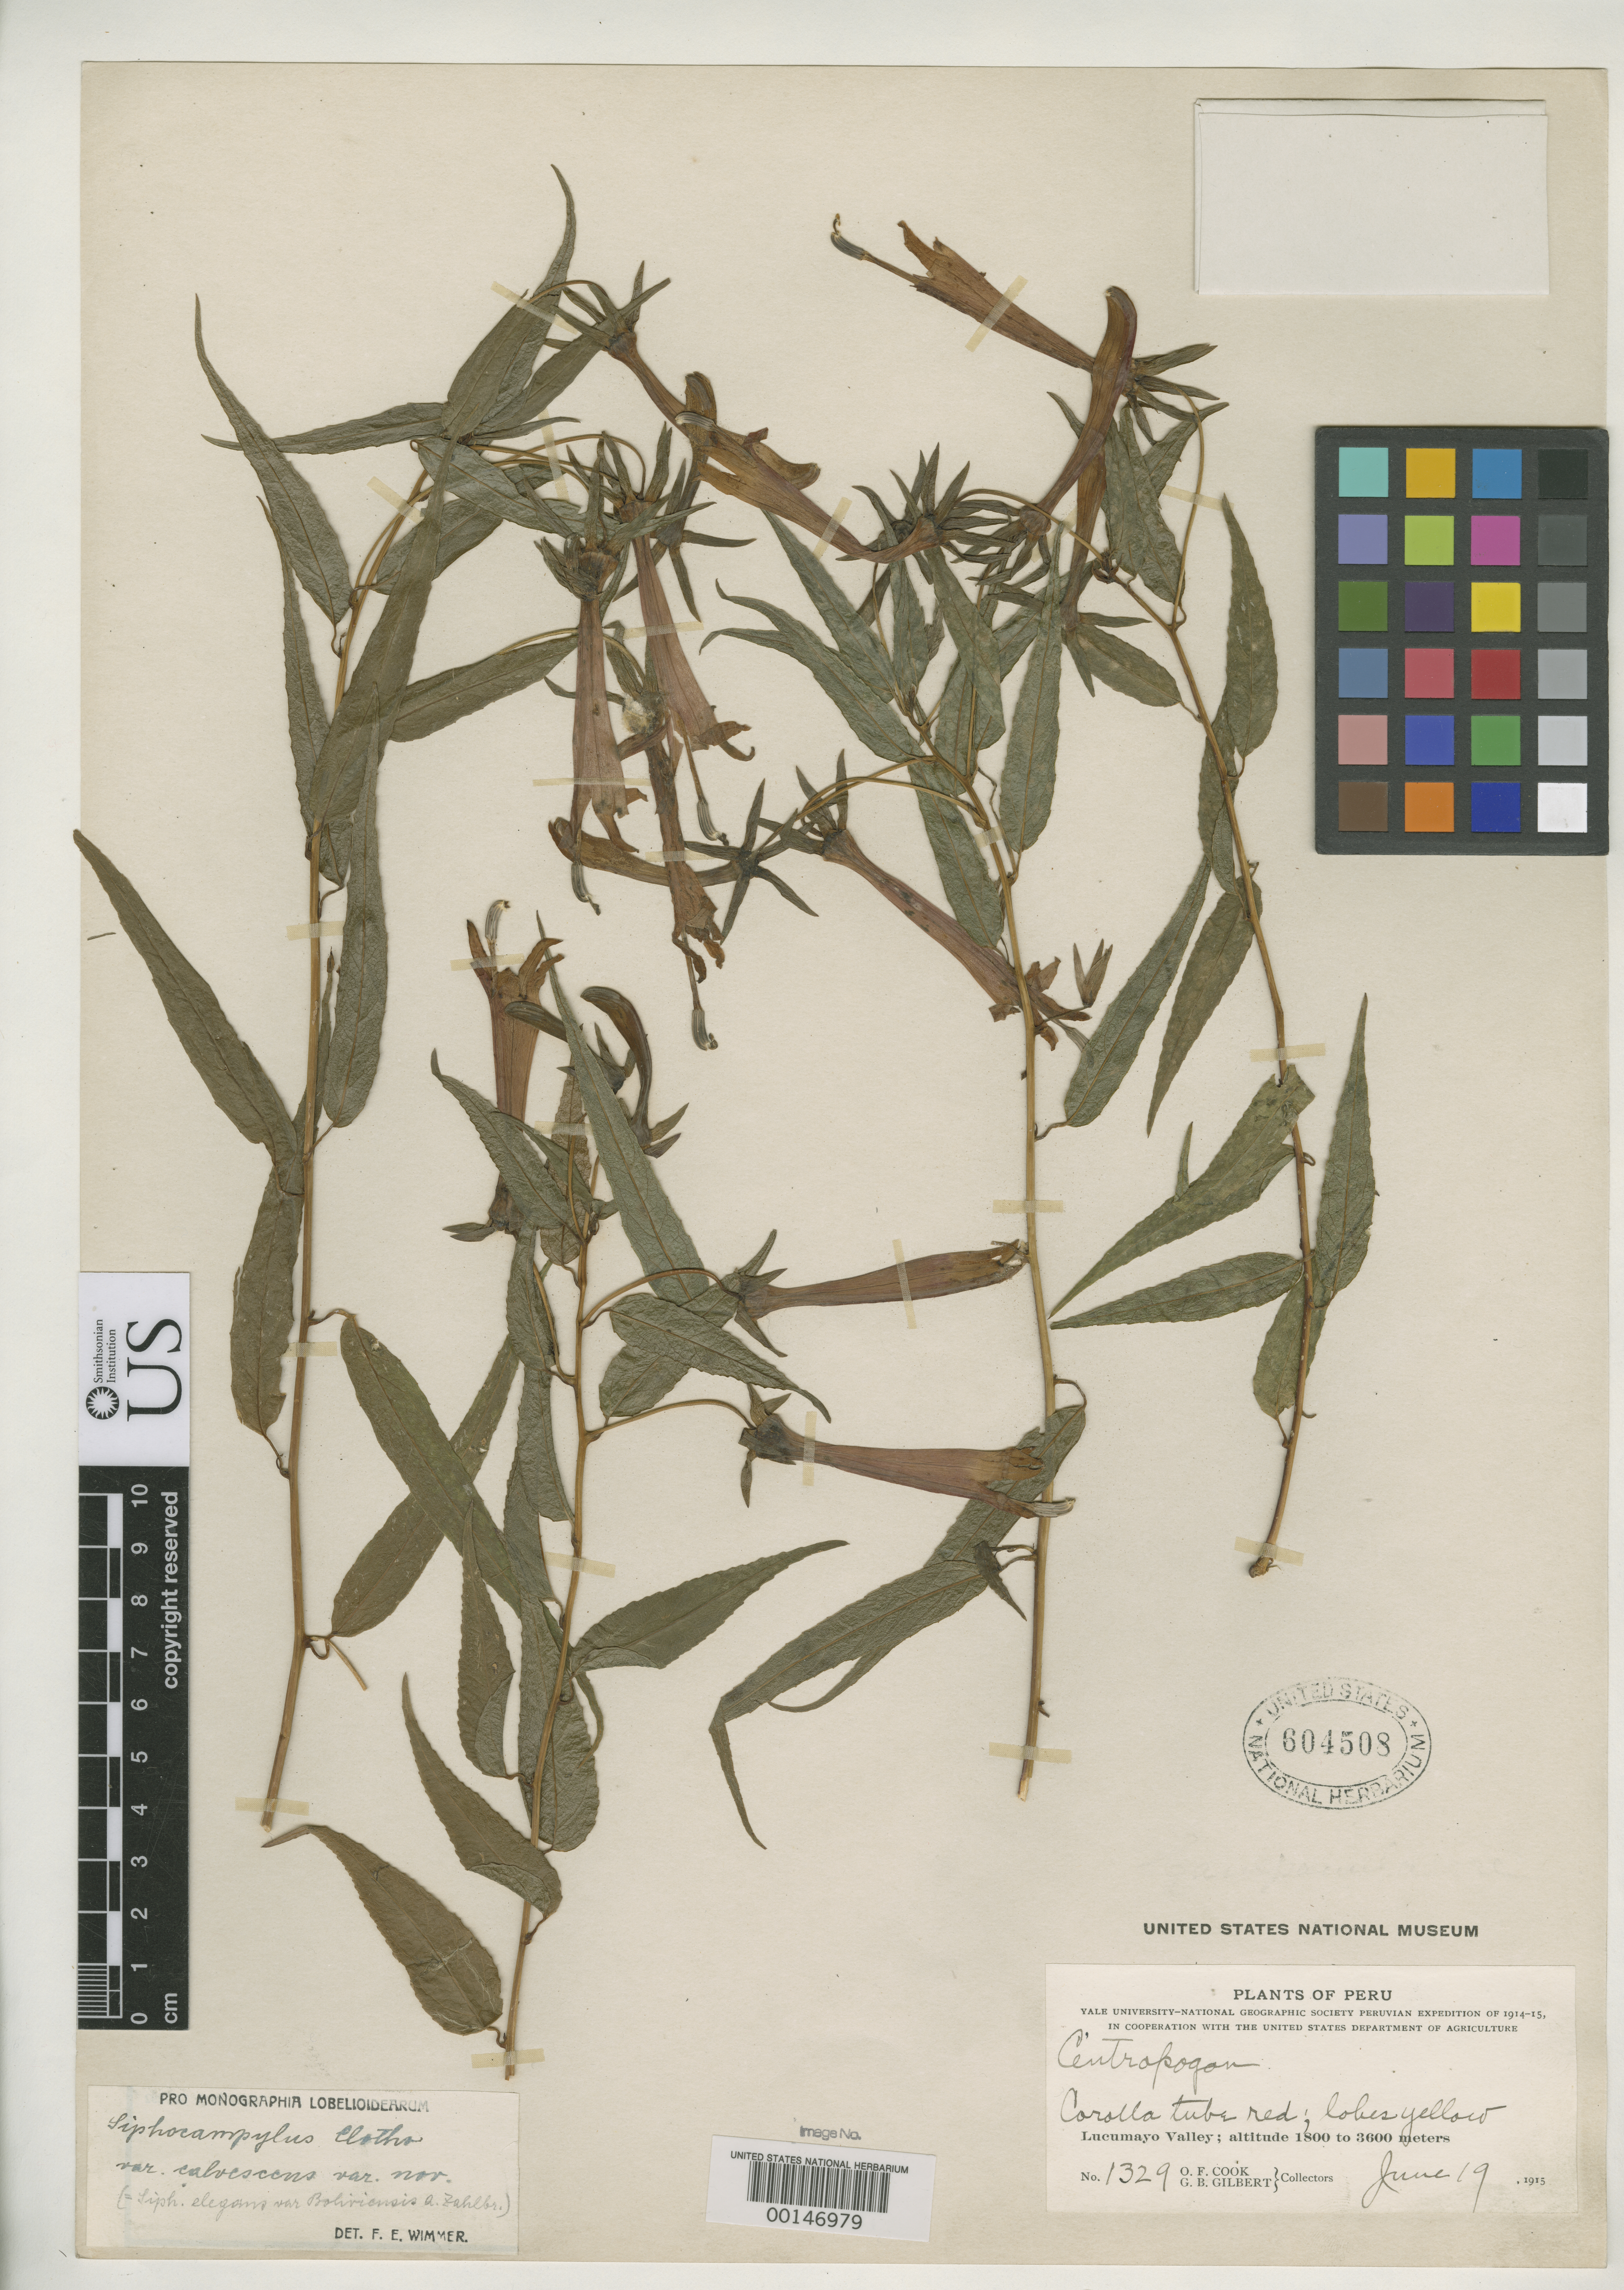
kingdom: Plantae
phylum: Tracheophyta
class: Magnoliopsida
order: Asterales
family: Campanulaceae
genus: Siphocampylus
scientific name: Siphocampylus clotho var. calvescens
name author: E. Wimm.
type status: Holotype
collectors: O. F. Cook & G. B. Gilbert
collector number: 1329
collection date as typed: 19 Jun 1915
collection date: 1915-06-19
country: Peru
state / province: Cusco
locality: Lucumayo Valley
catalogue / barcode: US 604508